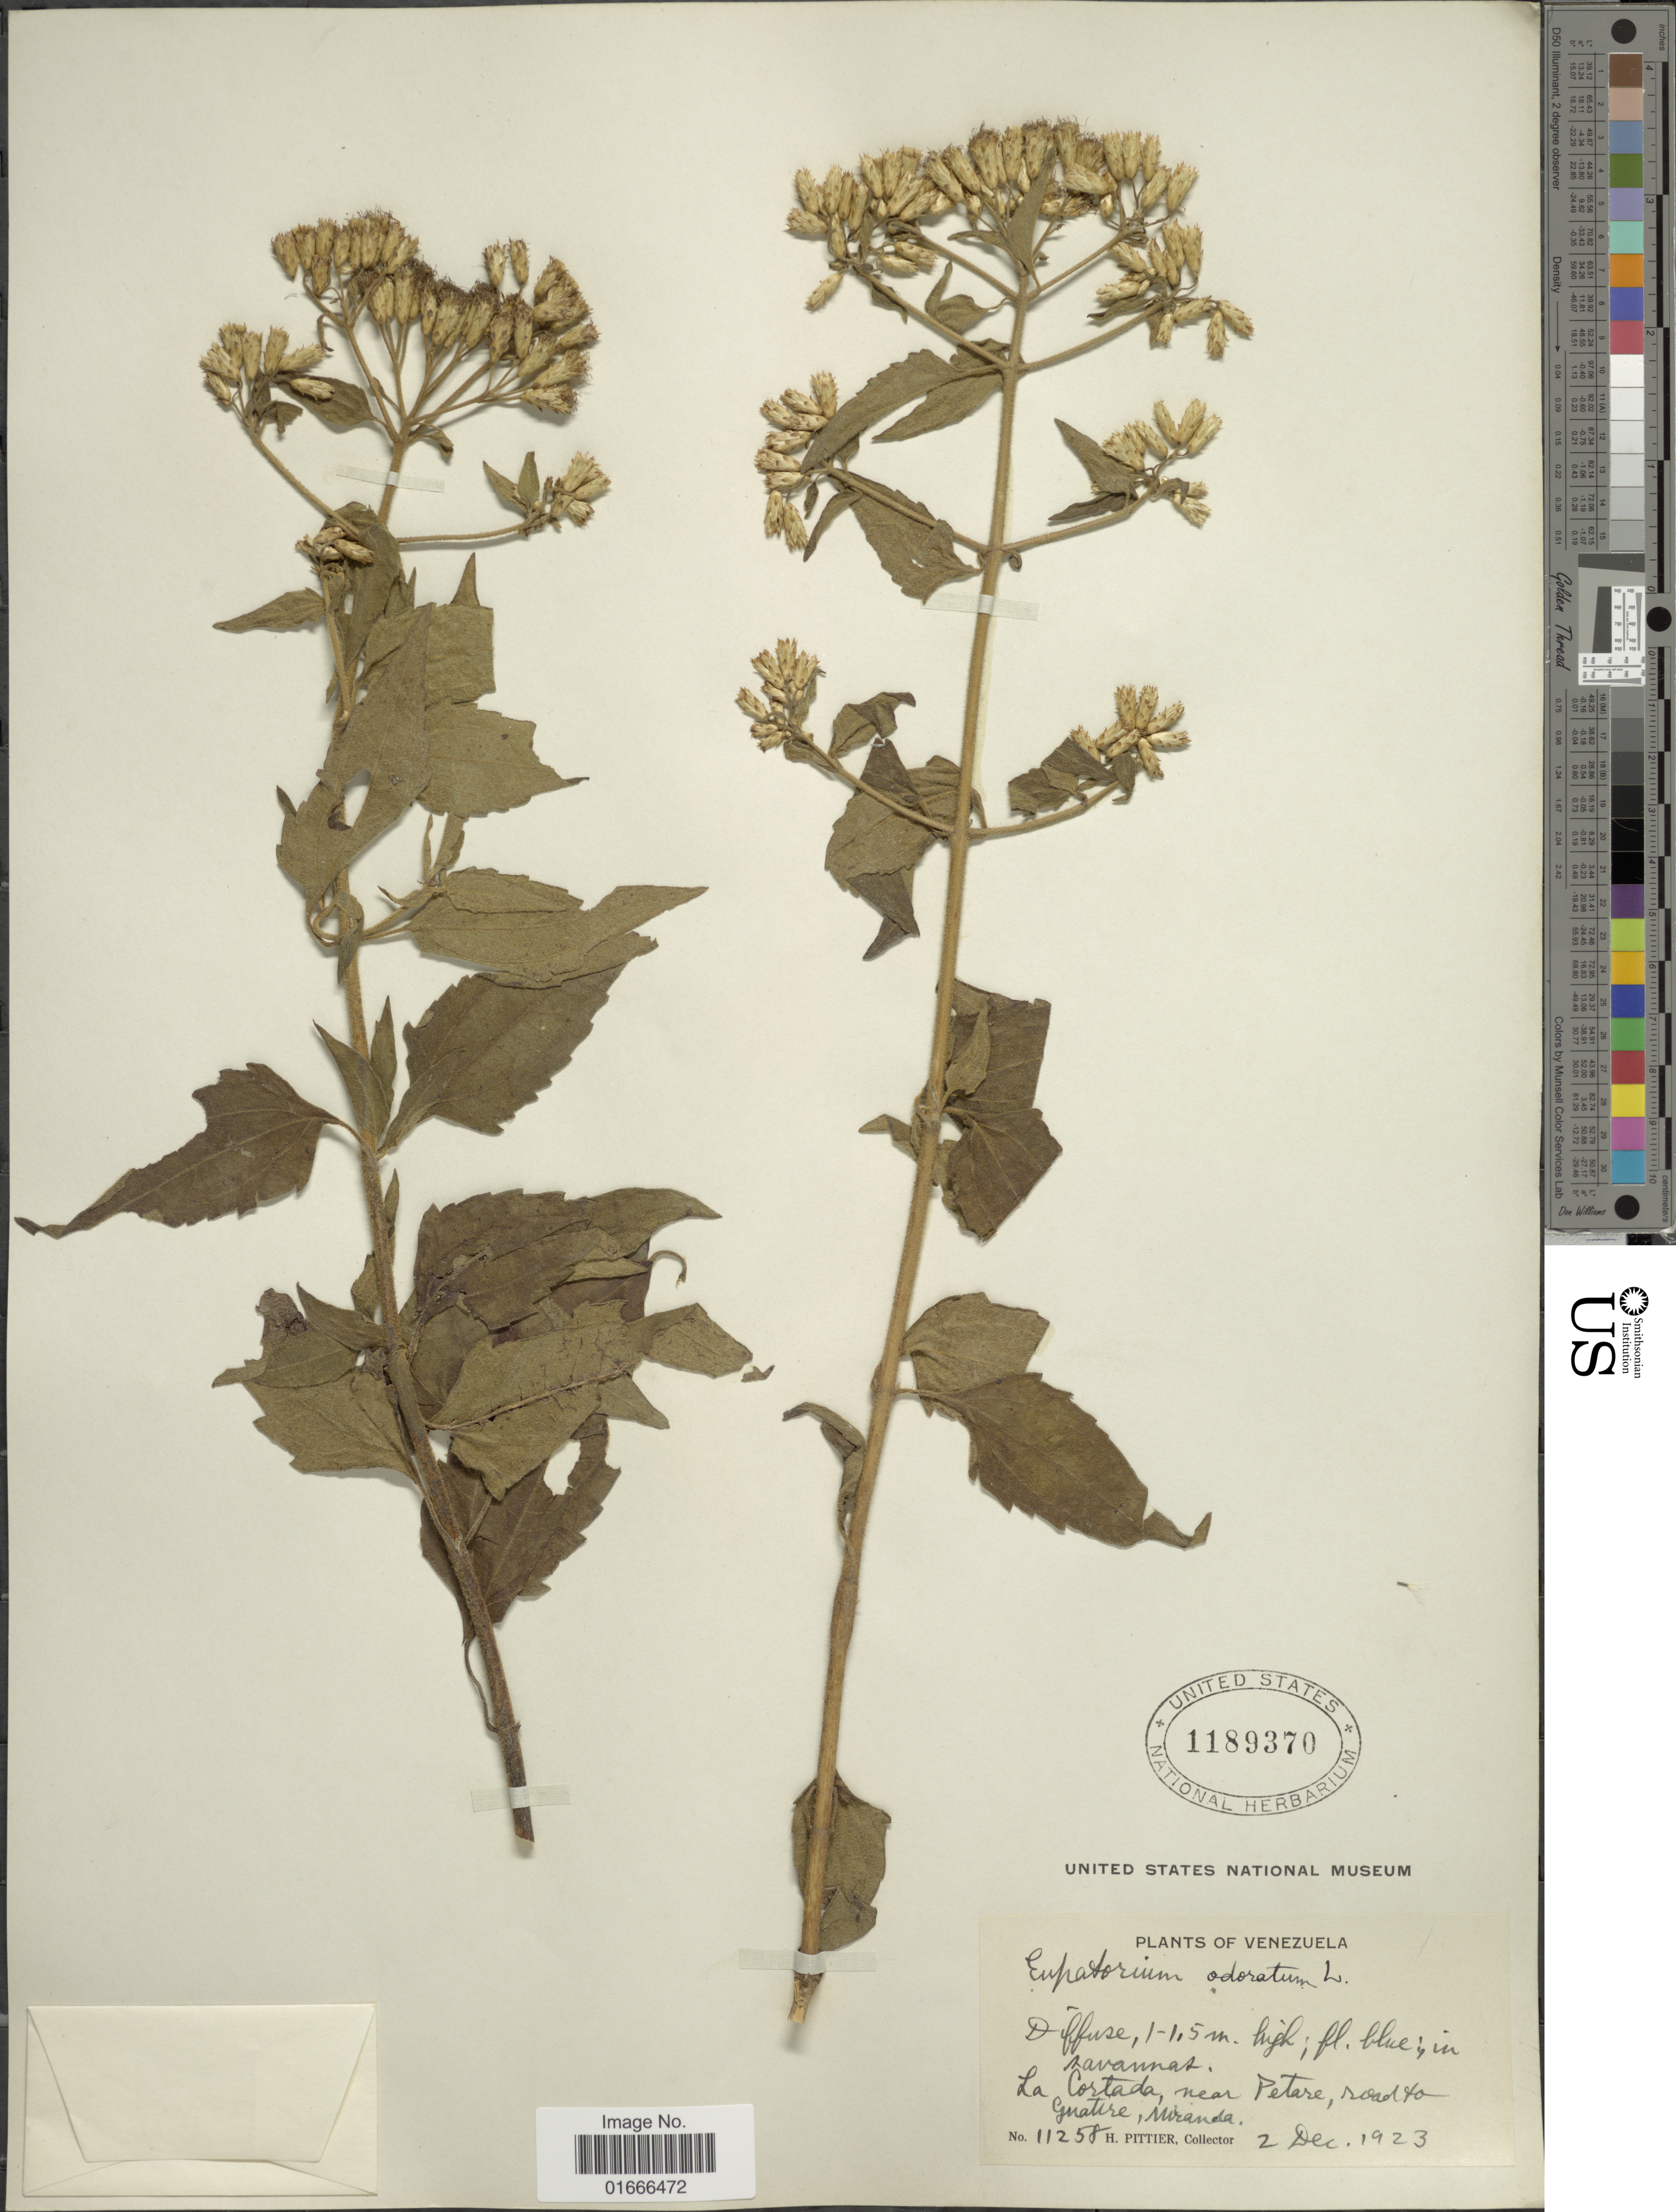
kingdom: Plantae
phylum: Tracheophyta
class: Magnoliopsida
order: Asterales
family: Asteraceae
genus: Chromolaena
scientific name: Chromolaena odorata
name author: (L.) R.M. King & H. Rob.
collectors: H. F. Pittier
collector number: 11258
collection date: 1923-12-02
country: Venezuela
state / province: Miranda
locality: La Cortada, near Petare, road to Guatire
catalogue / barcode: US 1189370